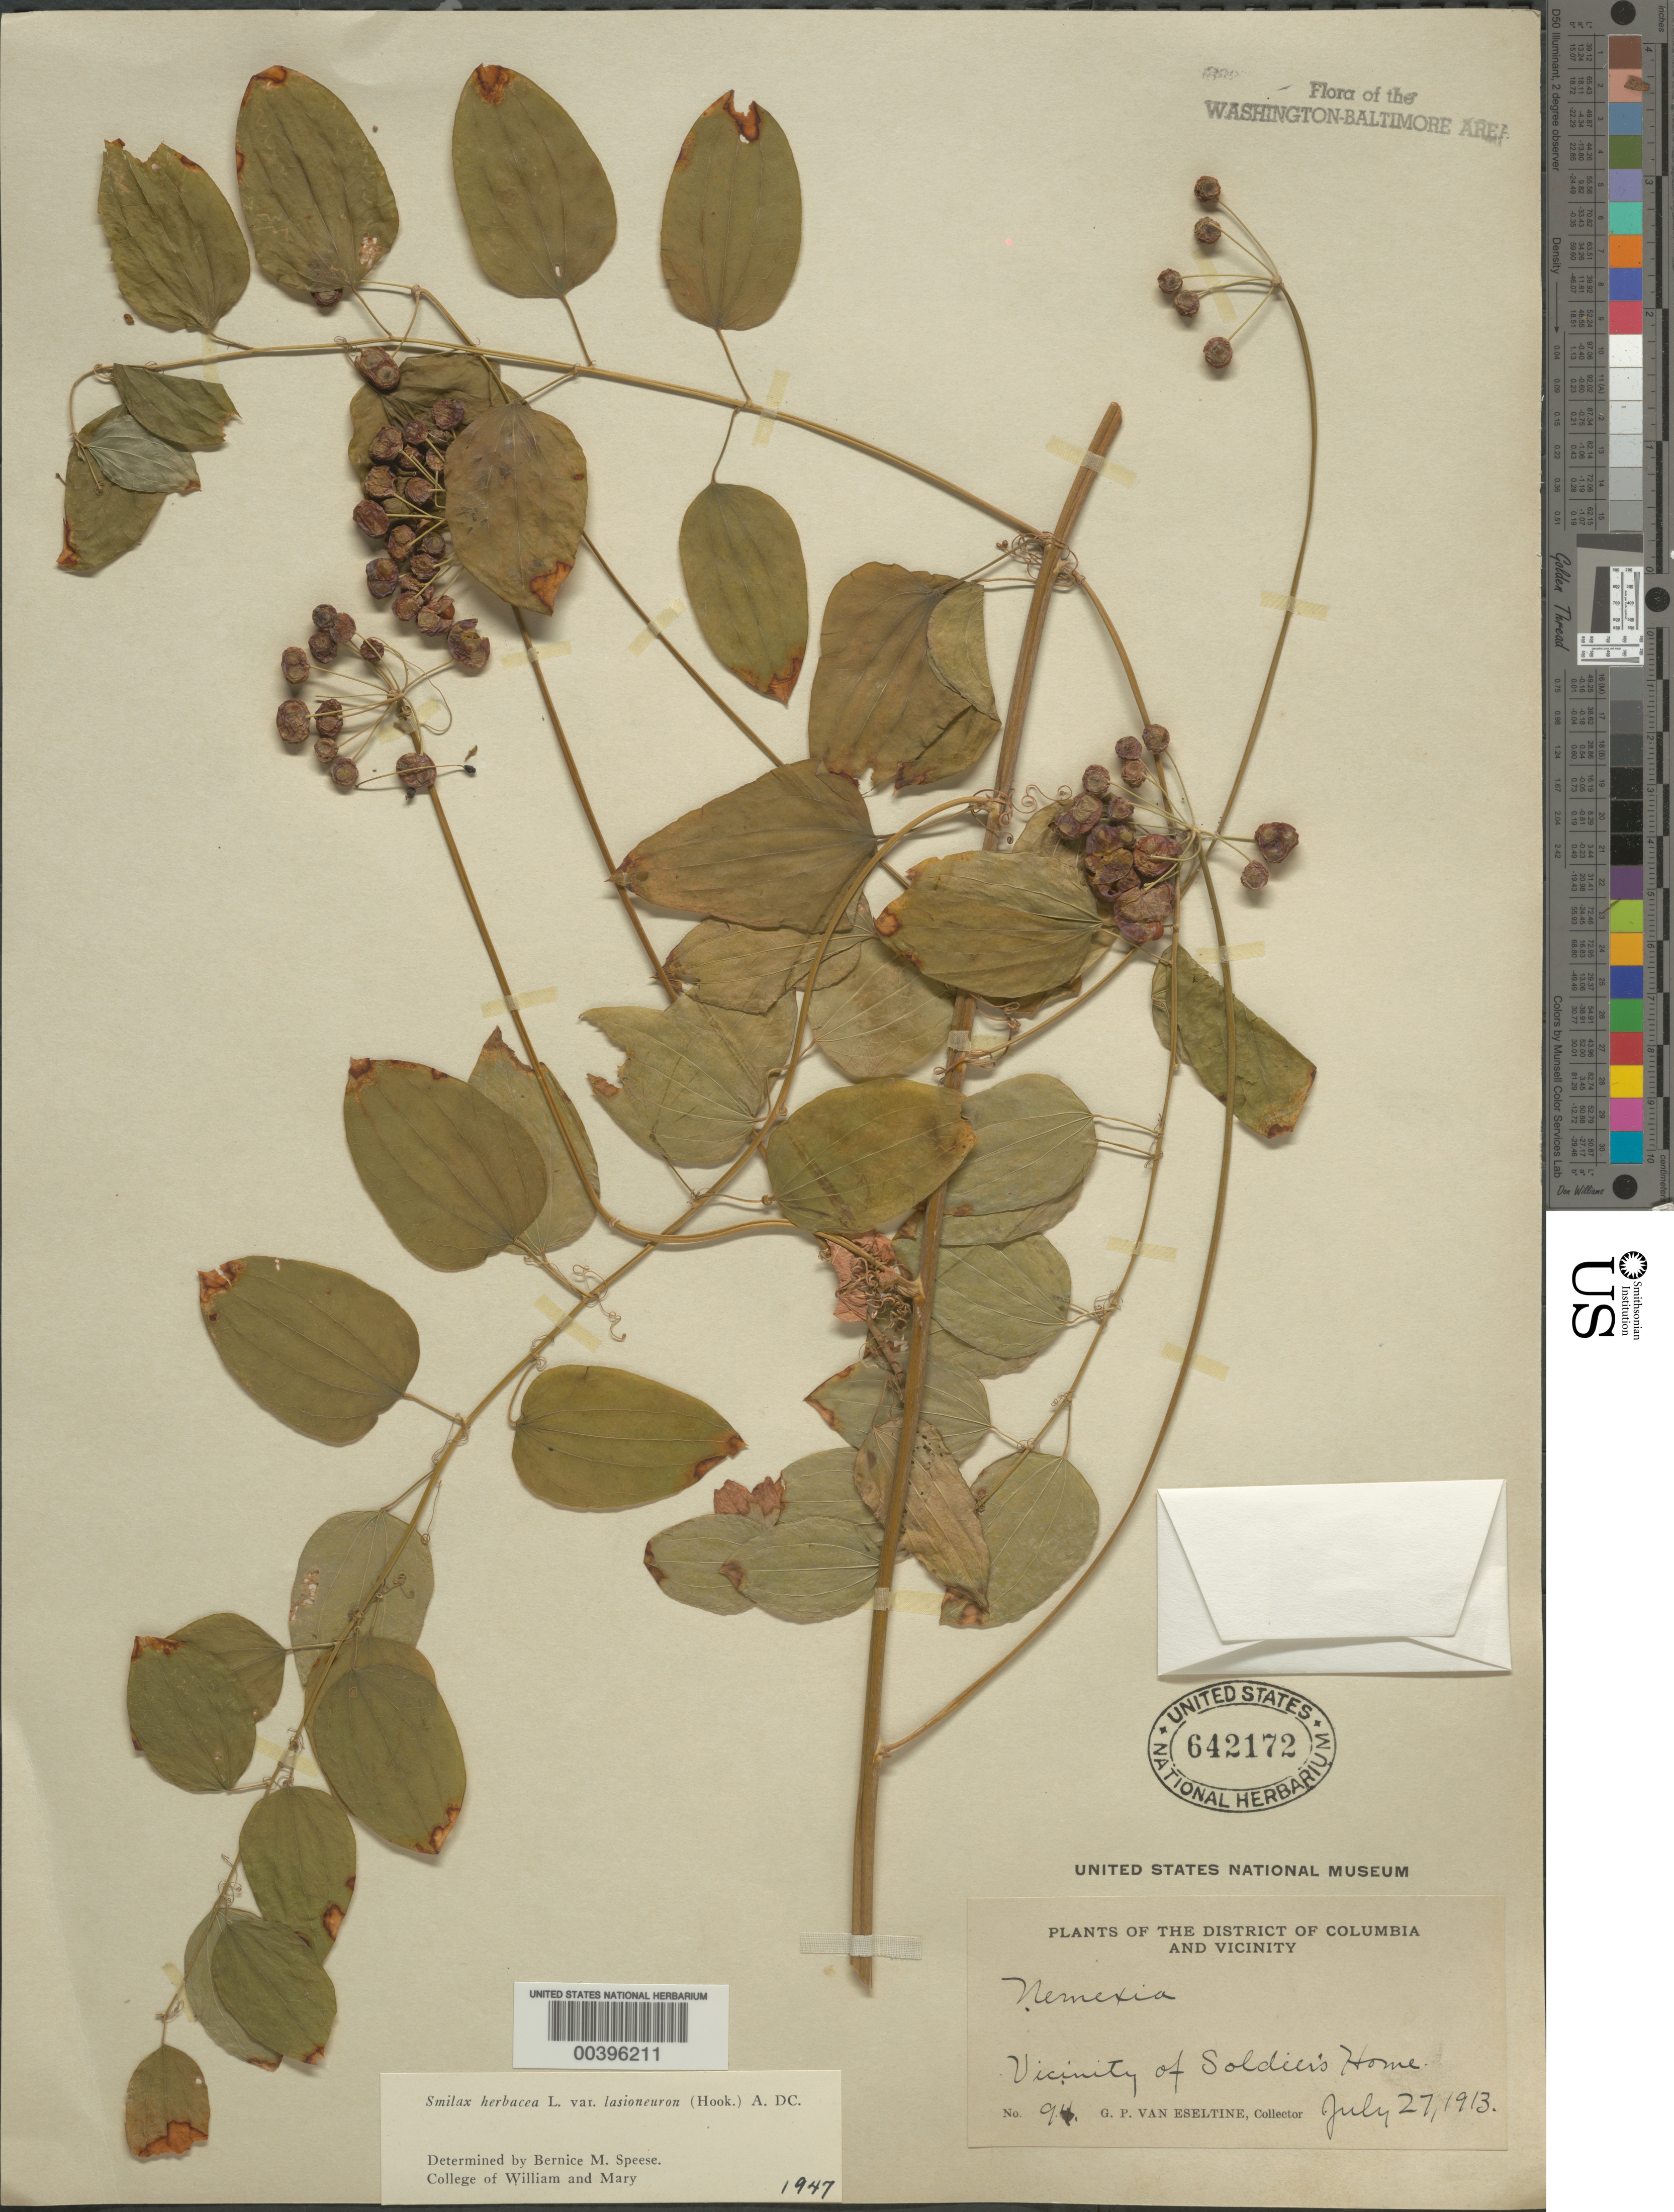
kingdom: Plantae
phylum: Tracheophyta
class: Liliopsida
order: Liliales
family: Smilacaceae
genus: Smilax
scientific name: Smilax herbacea var. lasioneuron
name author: (Hook.) A. DC.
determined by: Speese, B. M.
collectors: G. P. Van Eseltine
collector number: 94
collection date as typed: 27 Jul 1913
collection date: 1913-07-27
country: United States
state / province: District of Columbia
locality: Soldiers Home vicinity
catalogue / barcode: US 642172